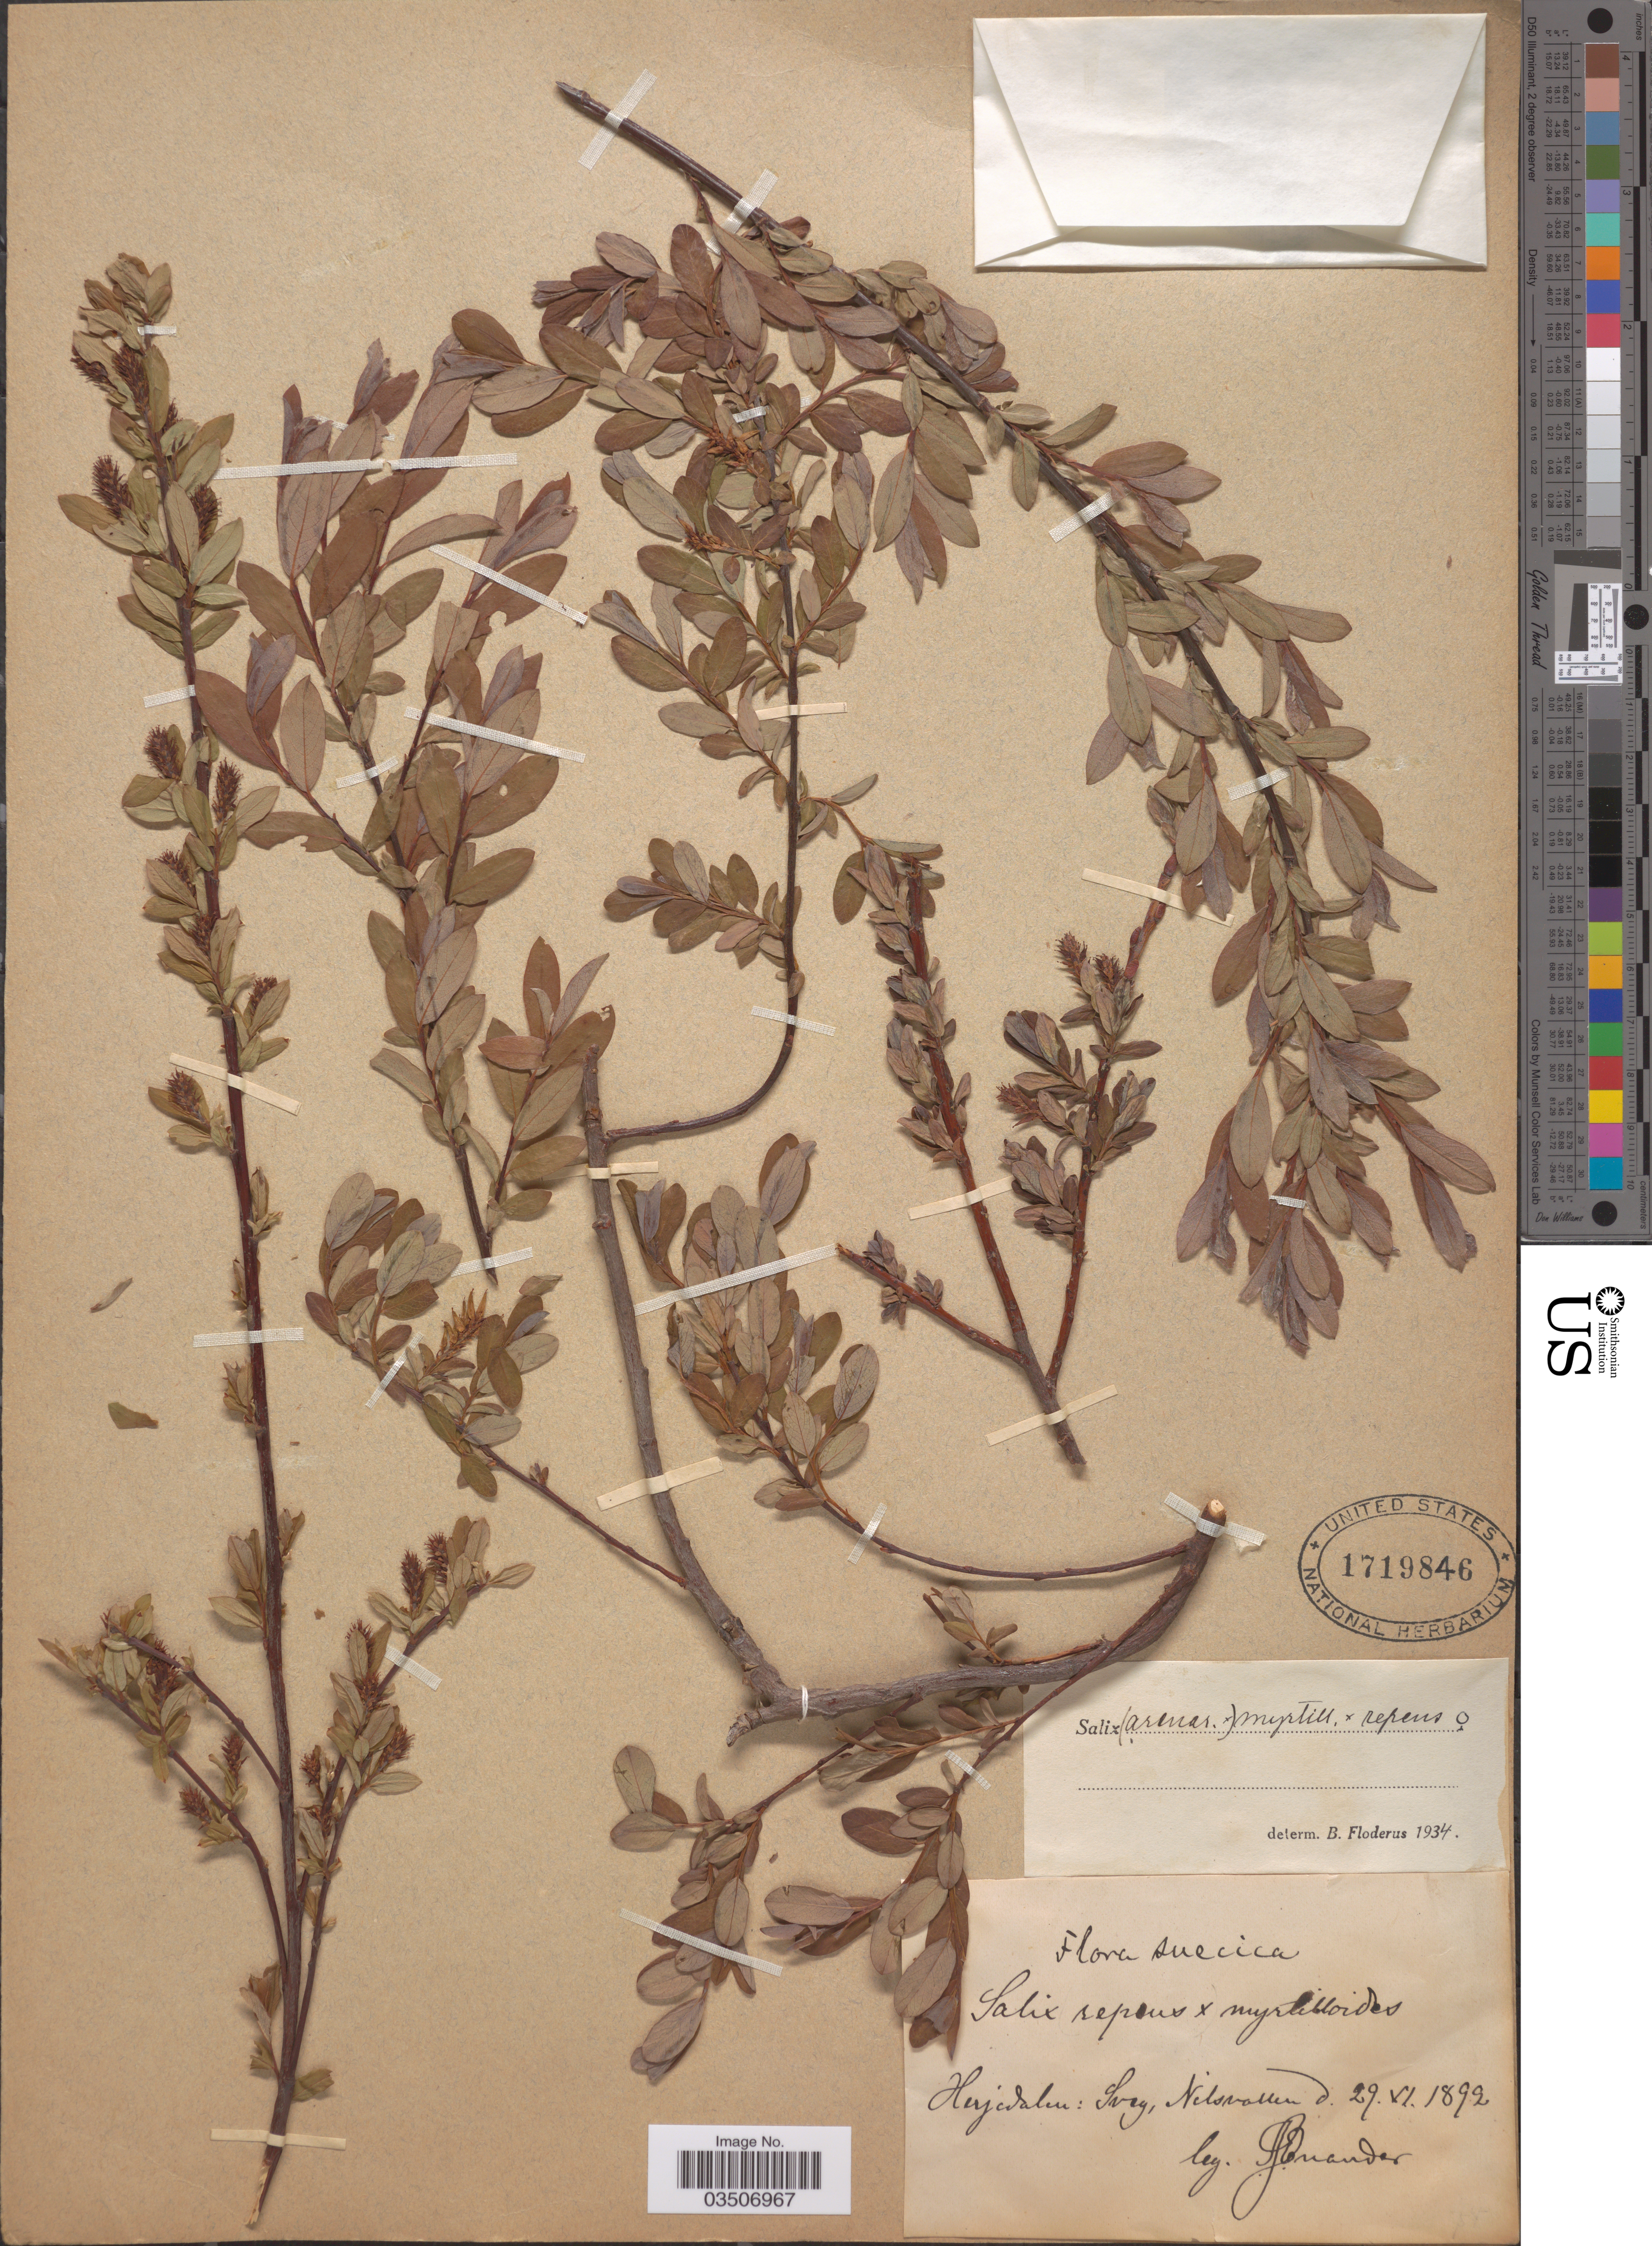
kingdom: Plantae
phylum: Tracheophyta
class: Magnoliopsida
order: Malpighiales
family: Salicaceae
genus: Salix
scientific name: Salix arenaria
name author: L.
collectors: S. Enander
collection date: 1892-06-29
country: Sweden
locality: Suecica. Herjedalen: Sveg, Nilsvallen.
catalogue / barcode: US 1719846